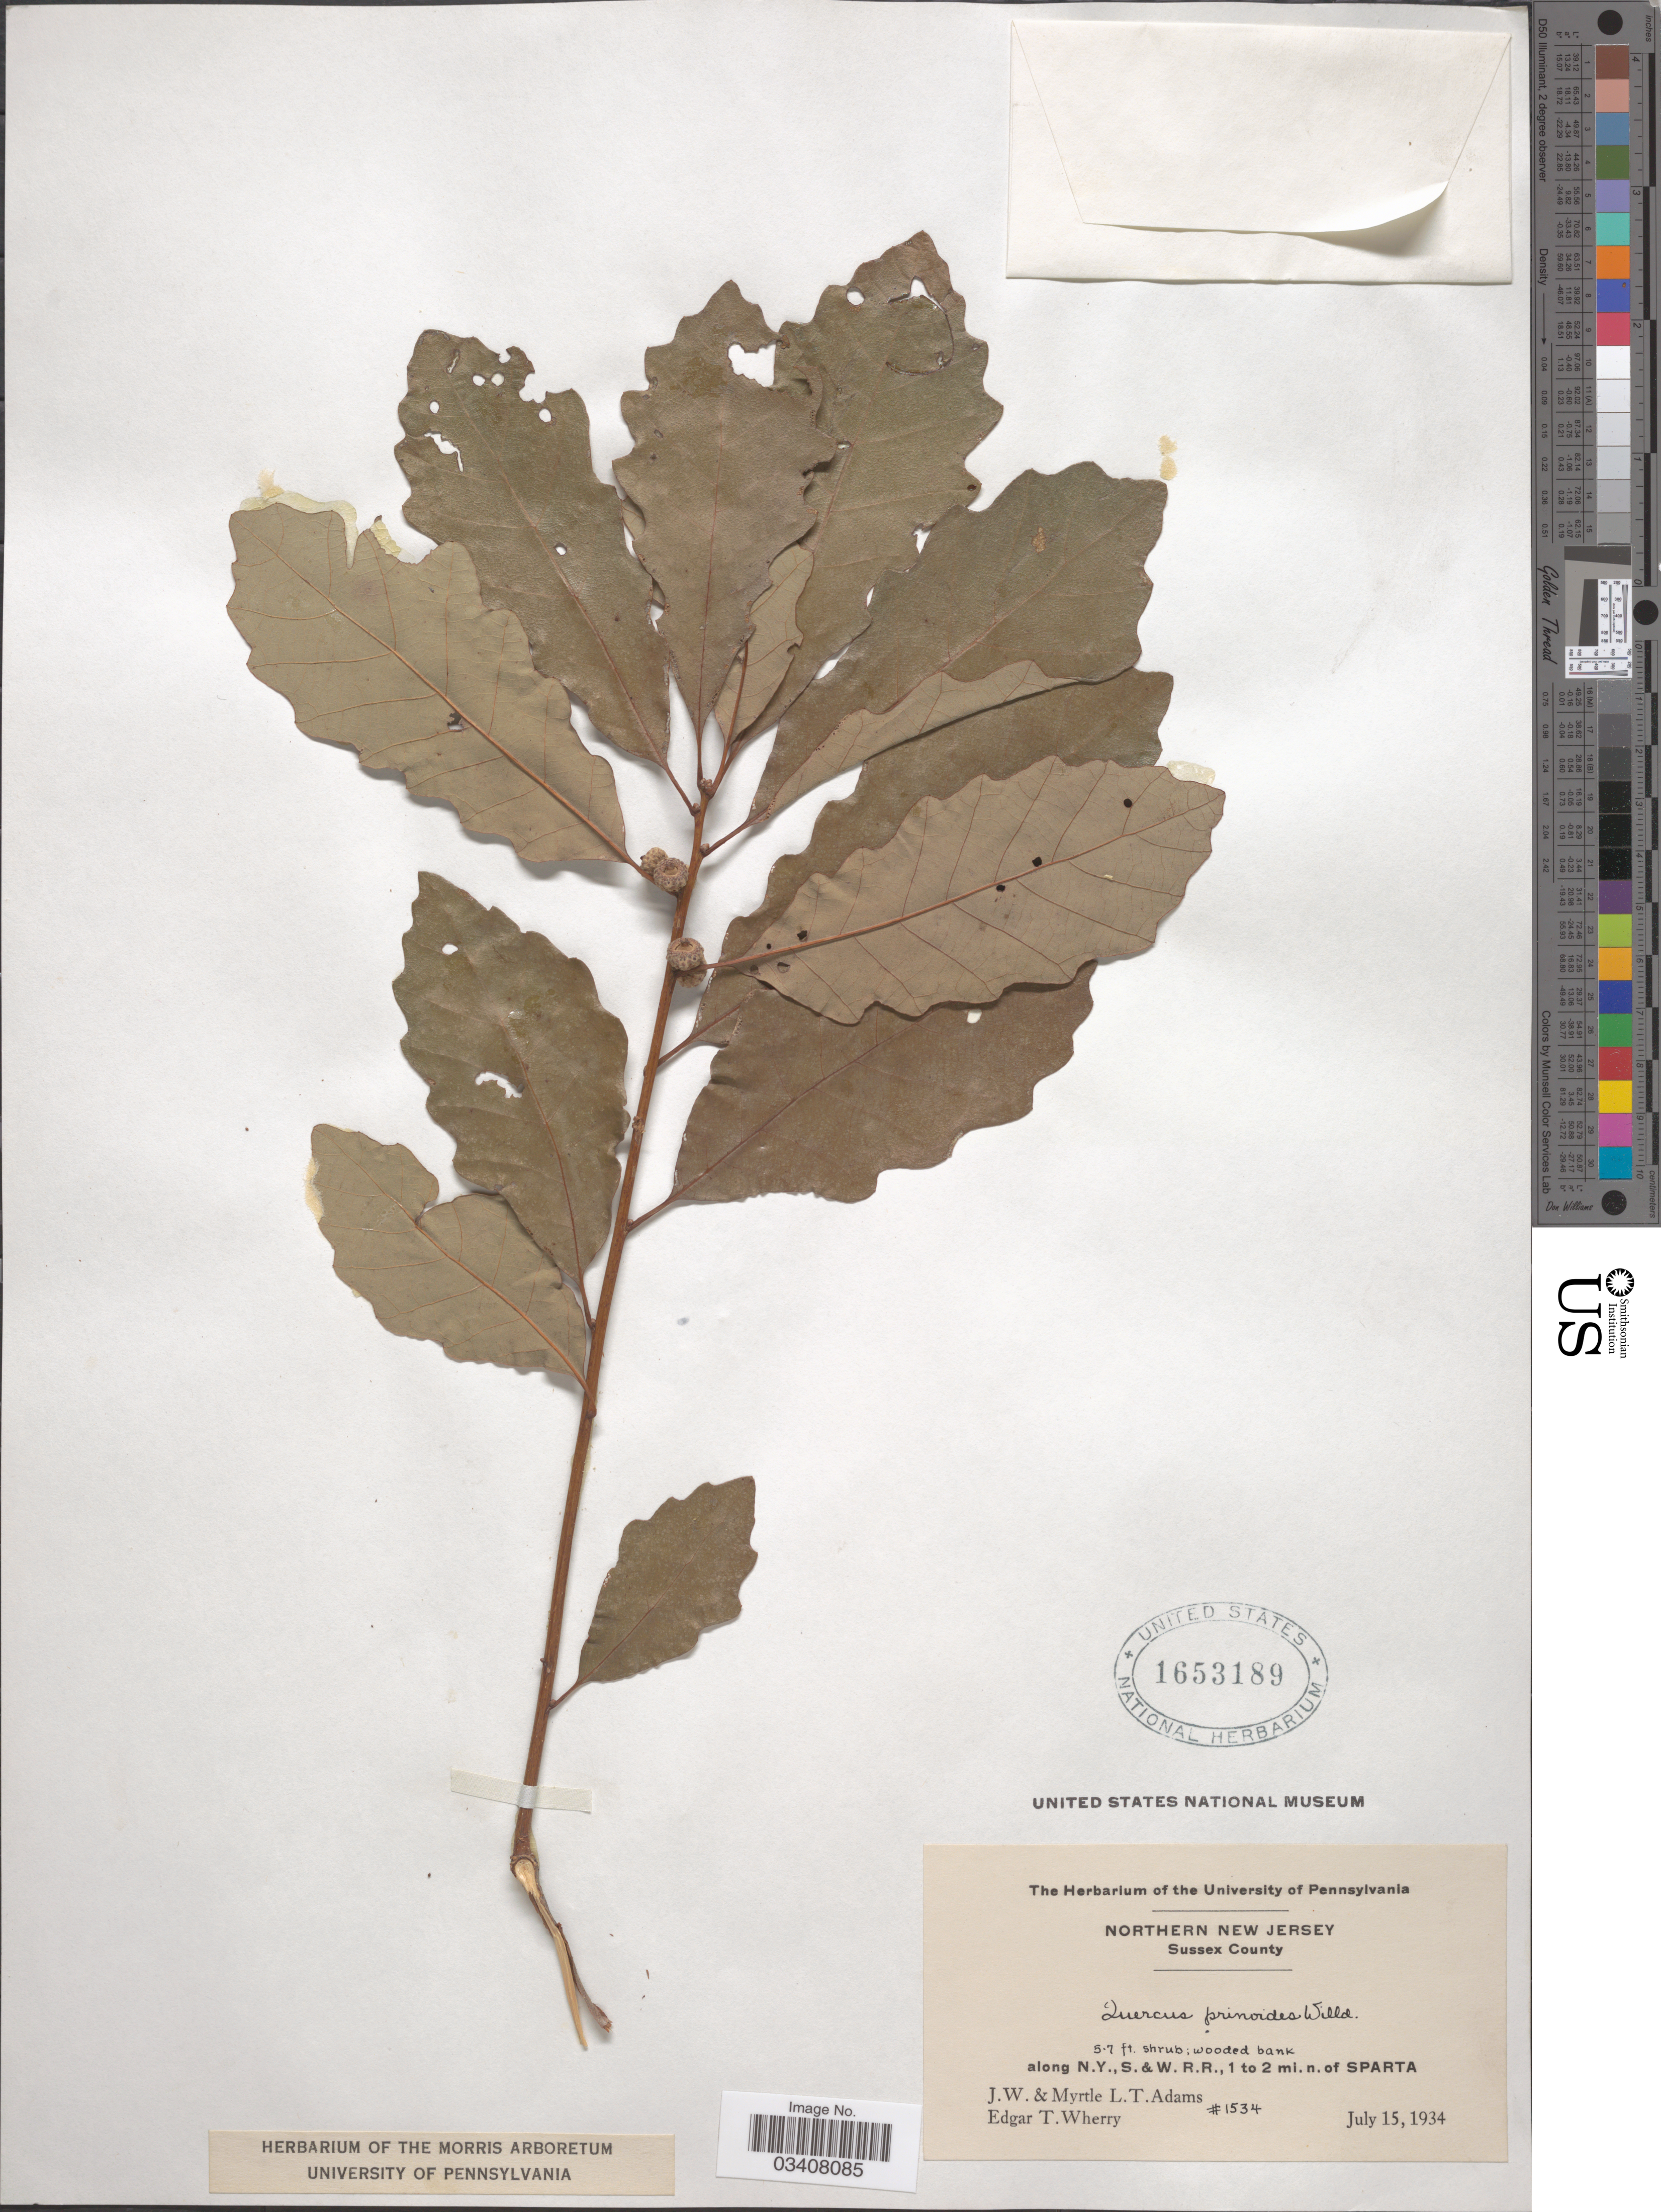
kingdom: Plantae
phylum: Tracheophyta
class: Magnoliopsida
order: Fagales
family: Fagaceae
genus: Quercus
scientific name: Quercus prinoides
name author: Willd.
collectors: J. Adams, M. Adams & E. T. Wherry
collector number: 1534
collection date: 1934-07-15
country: United States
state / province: New Jersey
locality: Northern New Jersey. Sussex County. Along N.Y., S. & W. R.R., 1 to 2 mi. n. of Sparta.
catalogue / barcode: US 1653189